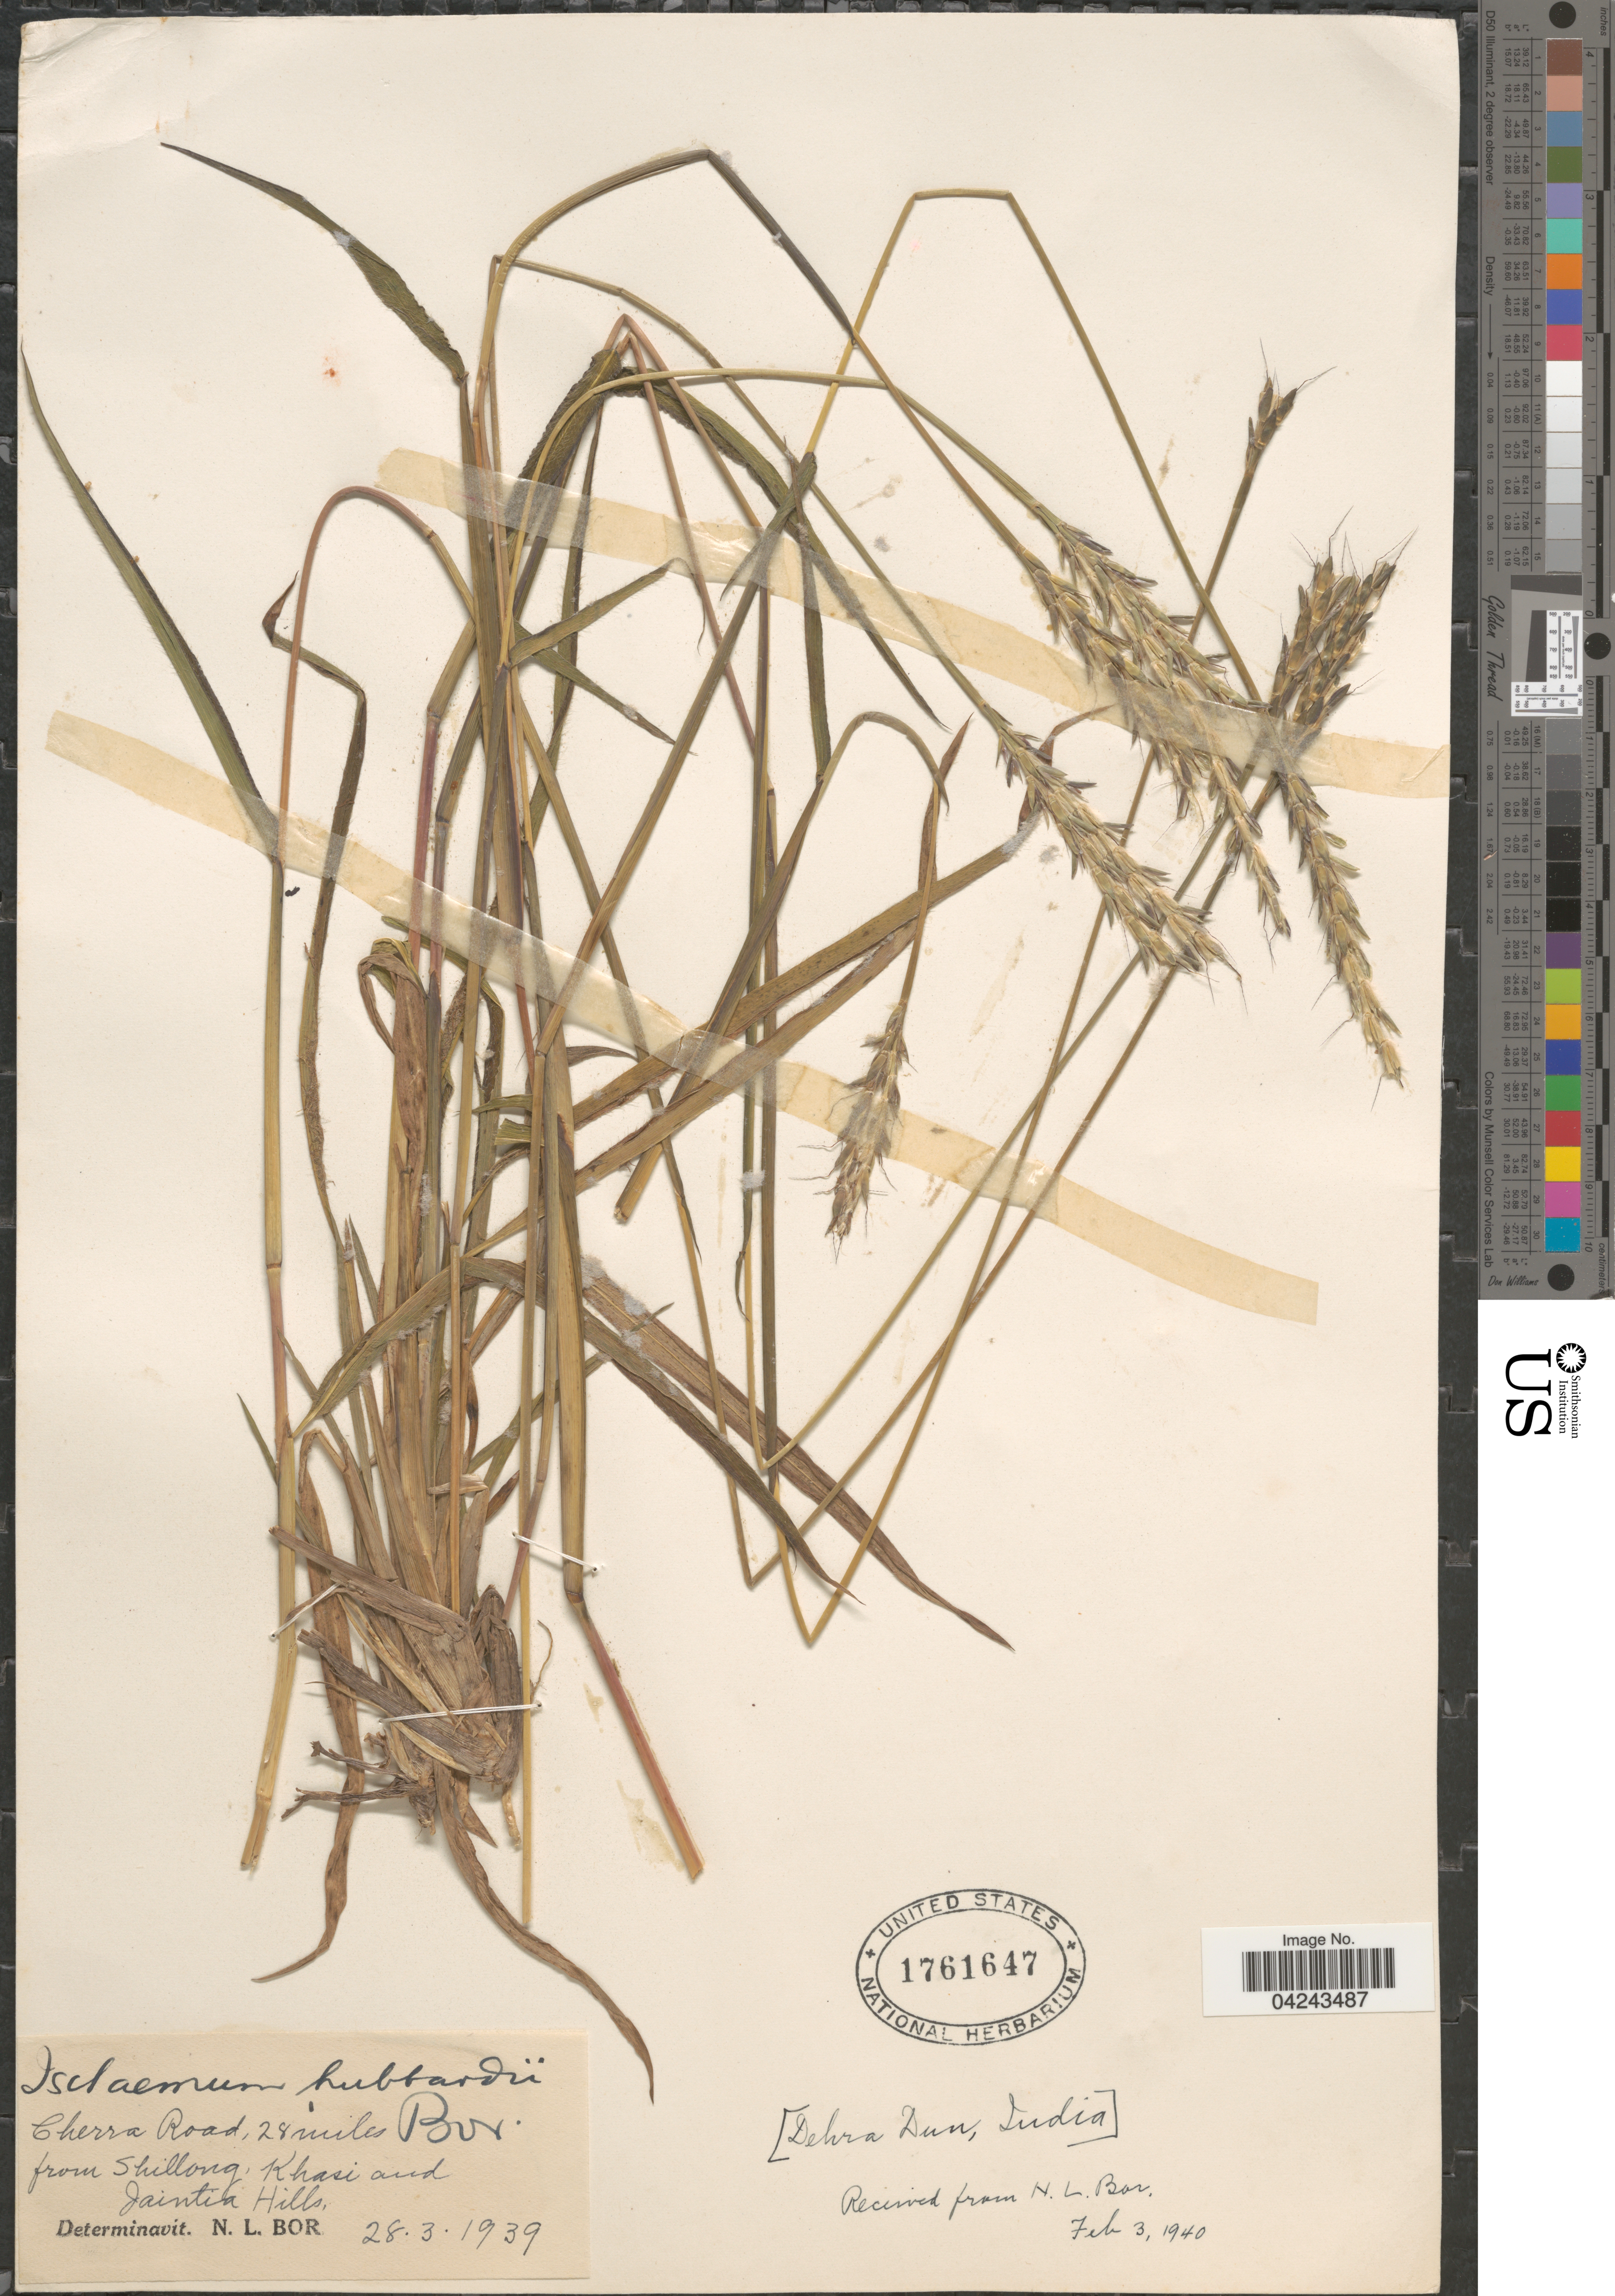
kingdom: Plantae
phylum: Tracheophyta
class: Liliopsida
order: Poales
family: Poaceae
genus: Ischaemum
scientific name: Ischaemum hubbardii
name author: Bor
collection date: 1939-03-28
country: India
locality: Cherra Road, 28 miles from Shillong, Khasi and Jaintia Hills. Dehra Dun.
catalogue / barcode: US 1761647